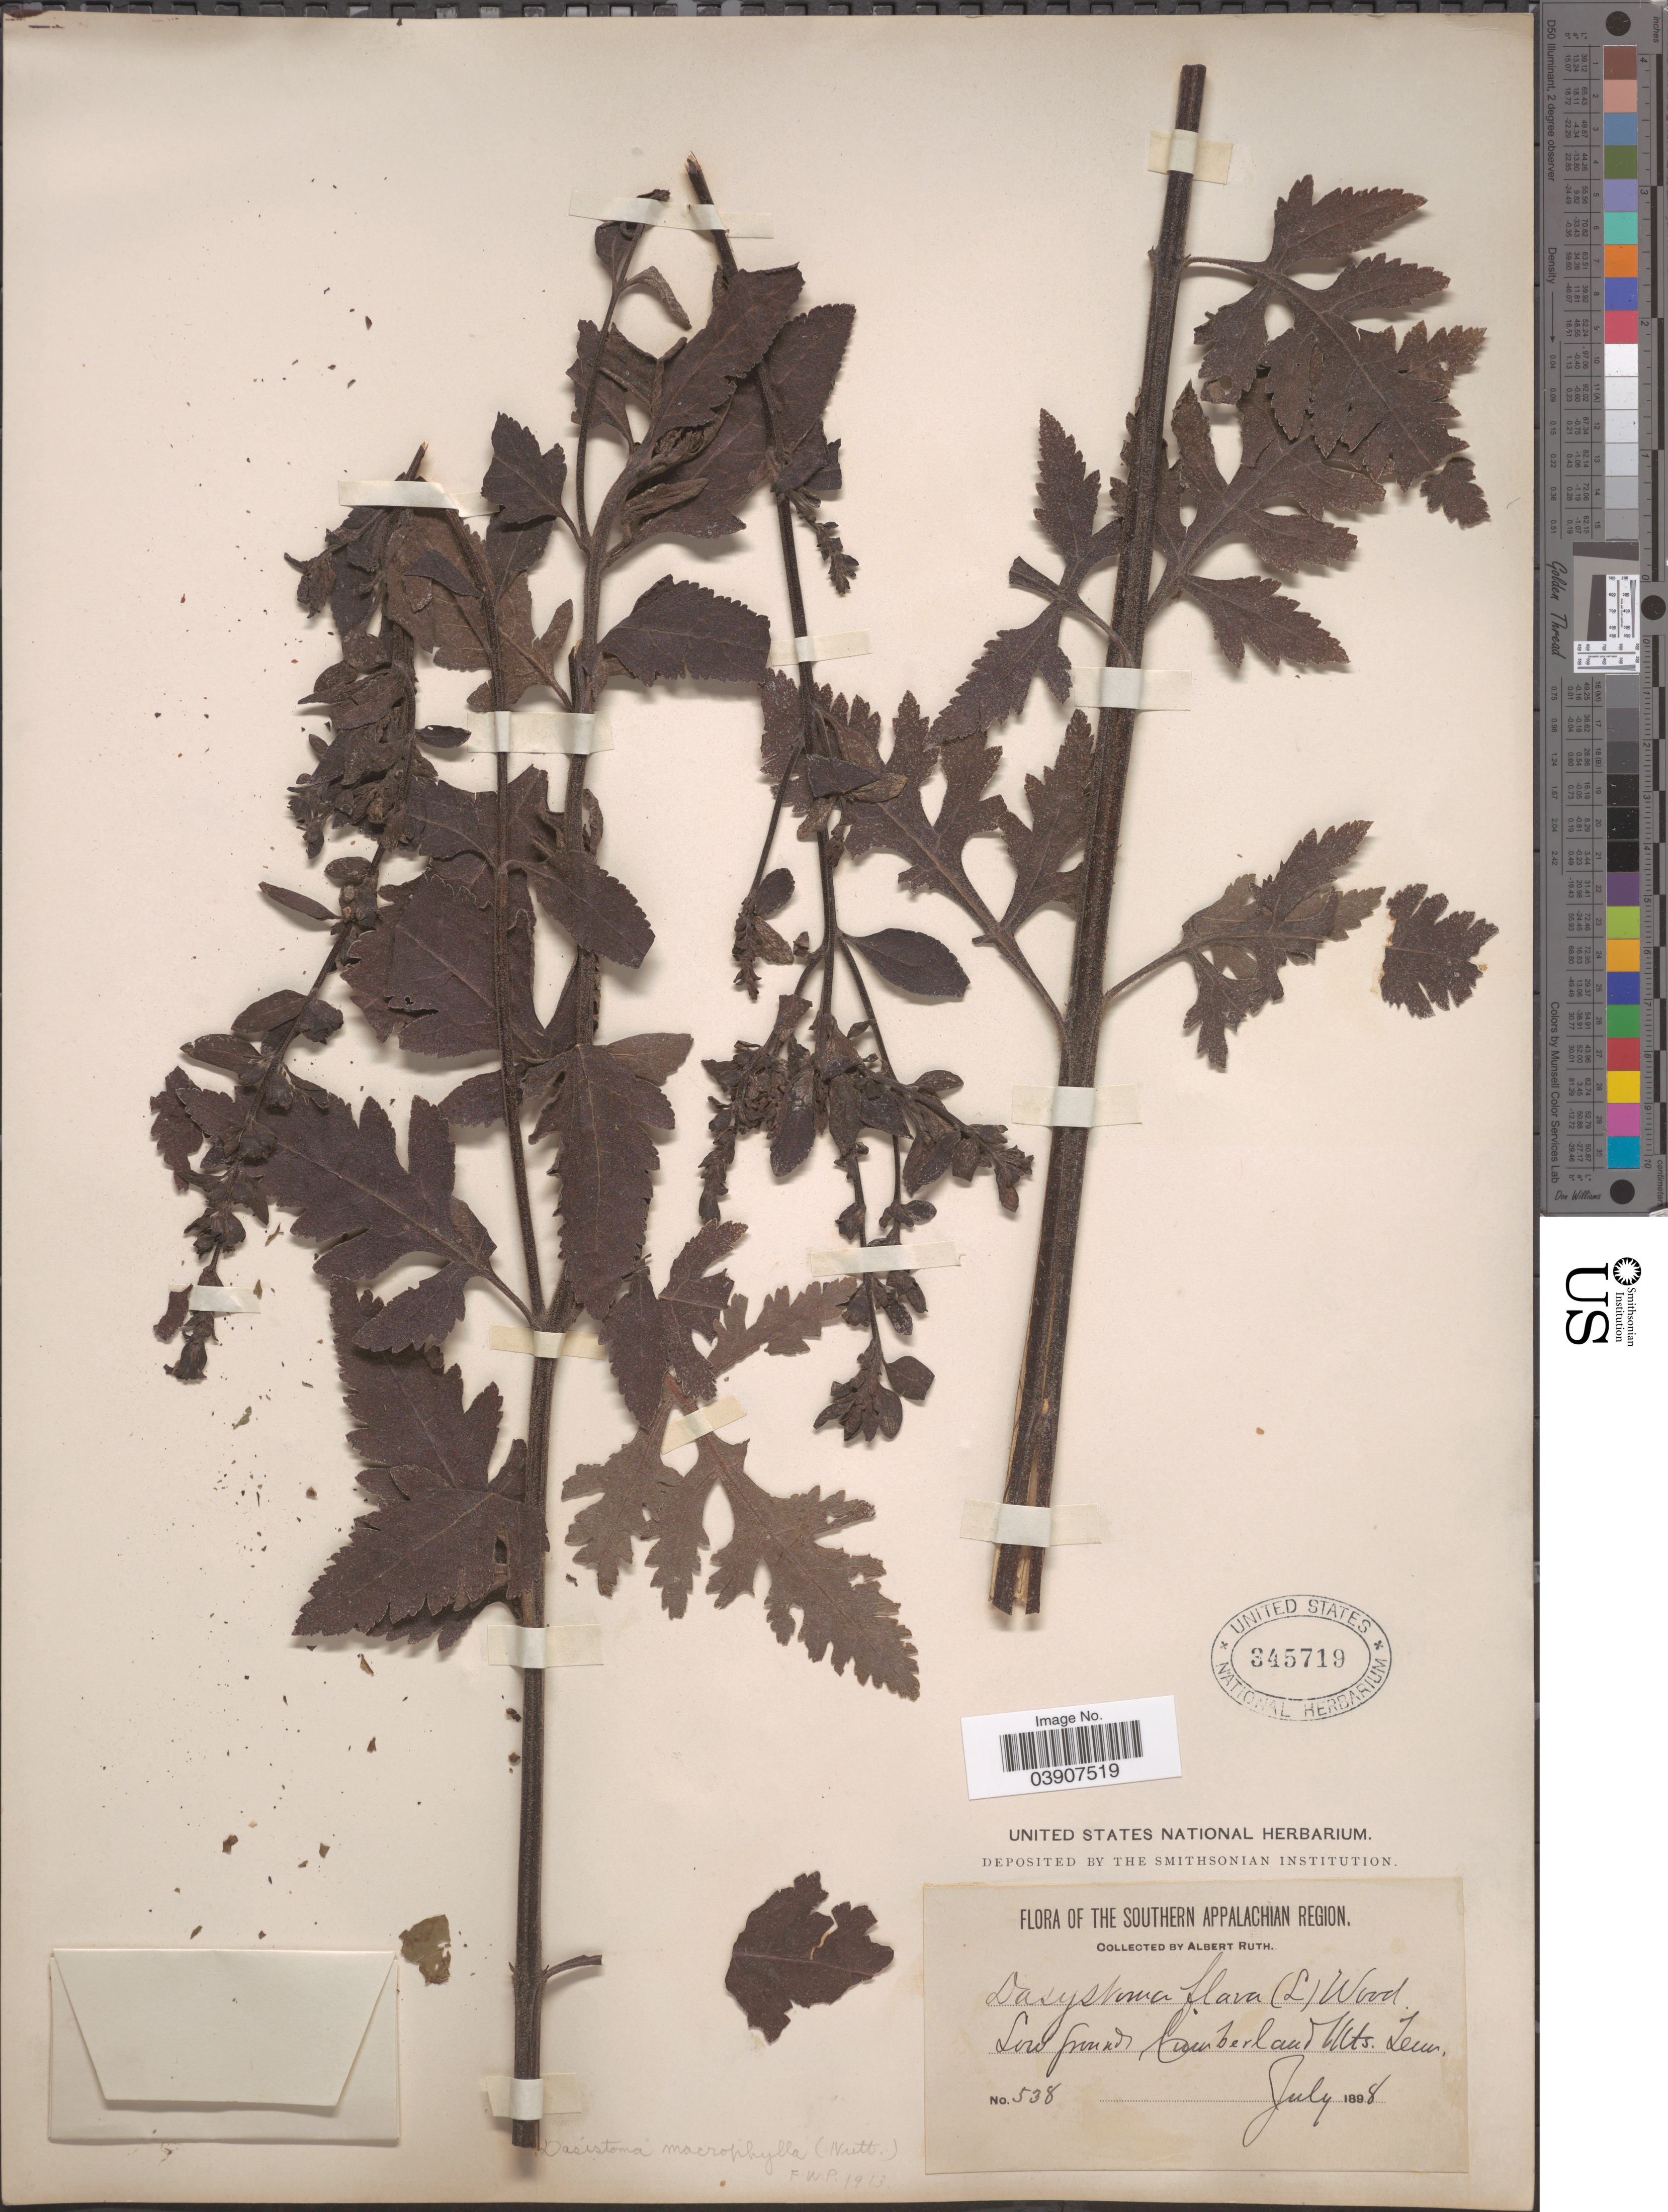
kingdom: Plantae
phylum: Tracheophyta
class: Magnoliopsida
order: Lamiales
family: Orobanchaceae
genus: Dasistoma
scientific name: Dasistoma macrophylla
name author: (Nutt.) Raf.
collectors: A. Ruth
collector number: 538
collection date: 1898-07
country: United States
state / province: Tennessee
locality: The Southern Appalachian Region. Low grounds, Cumberland Mts.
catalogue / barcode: US 345719